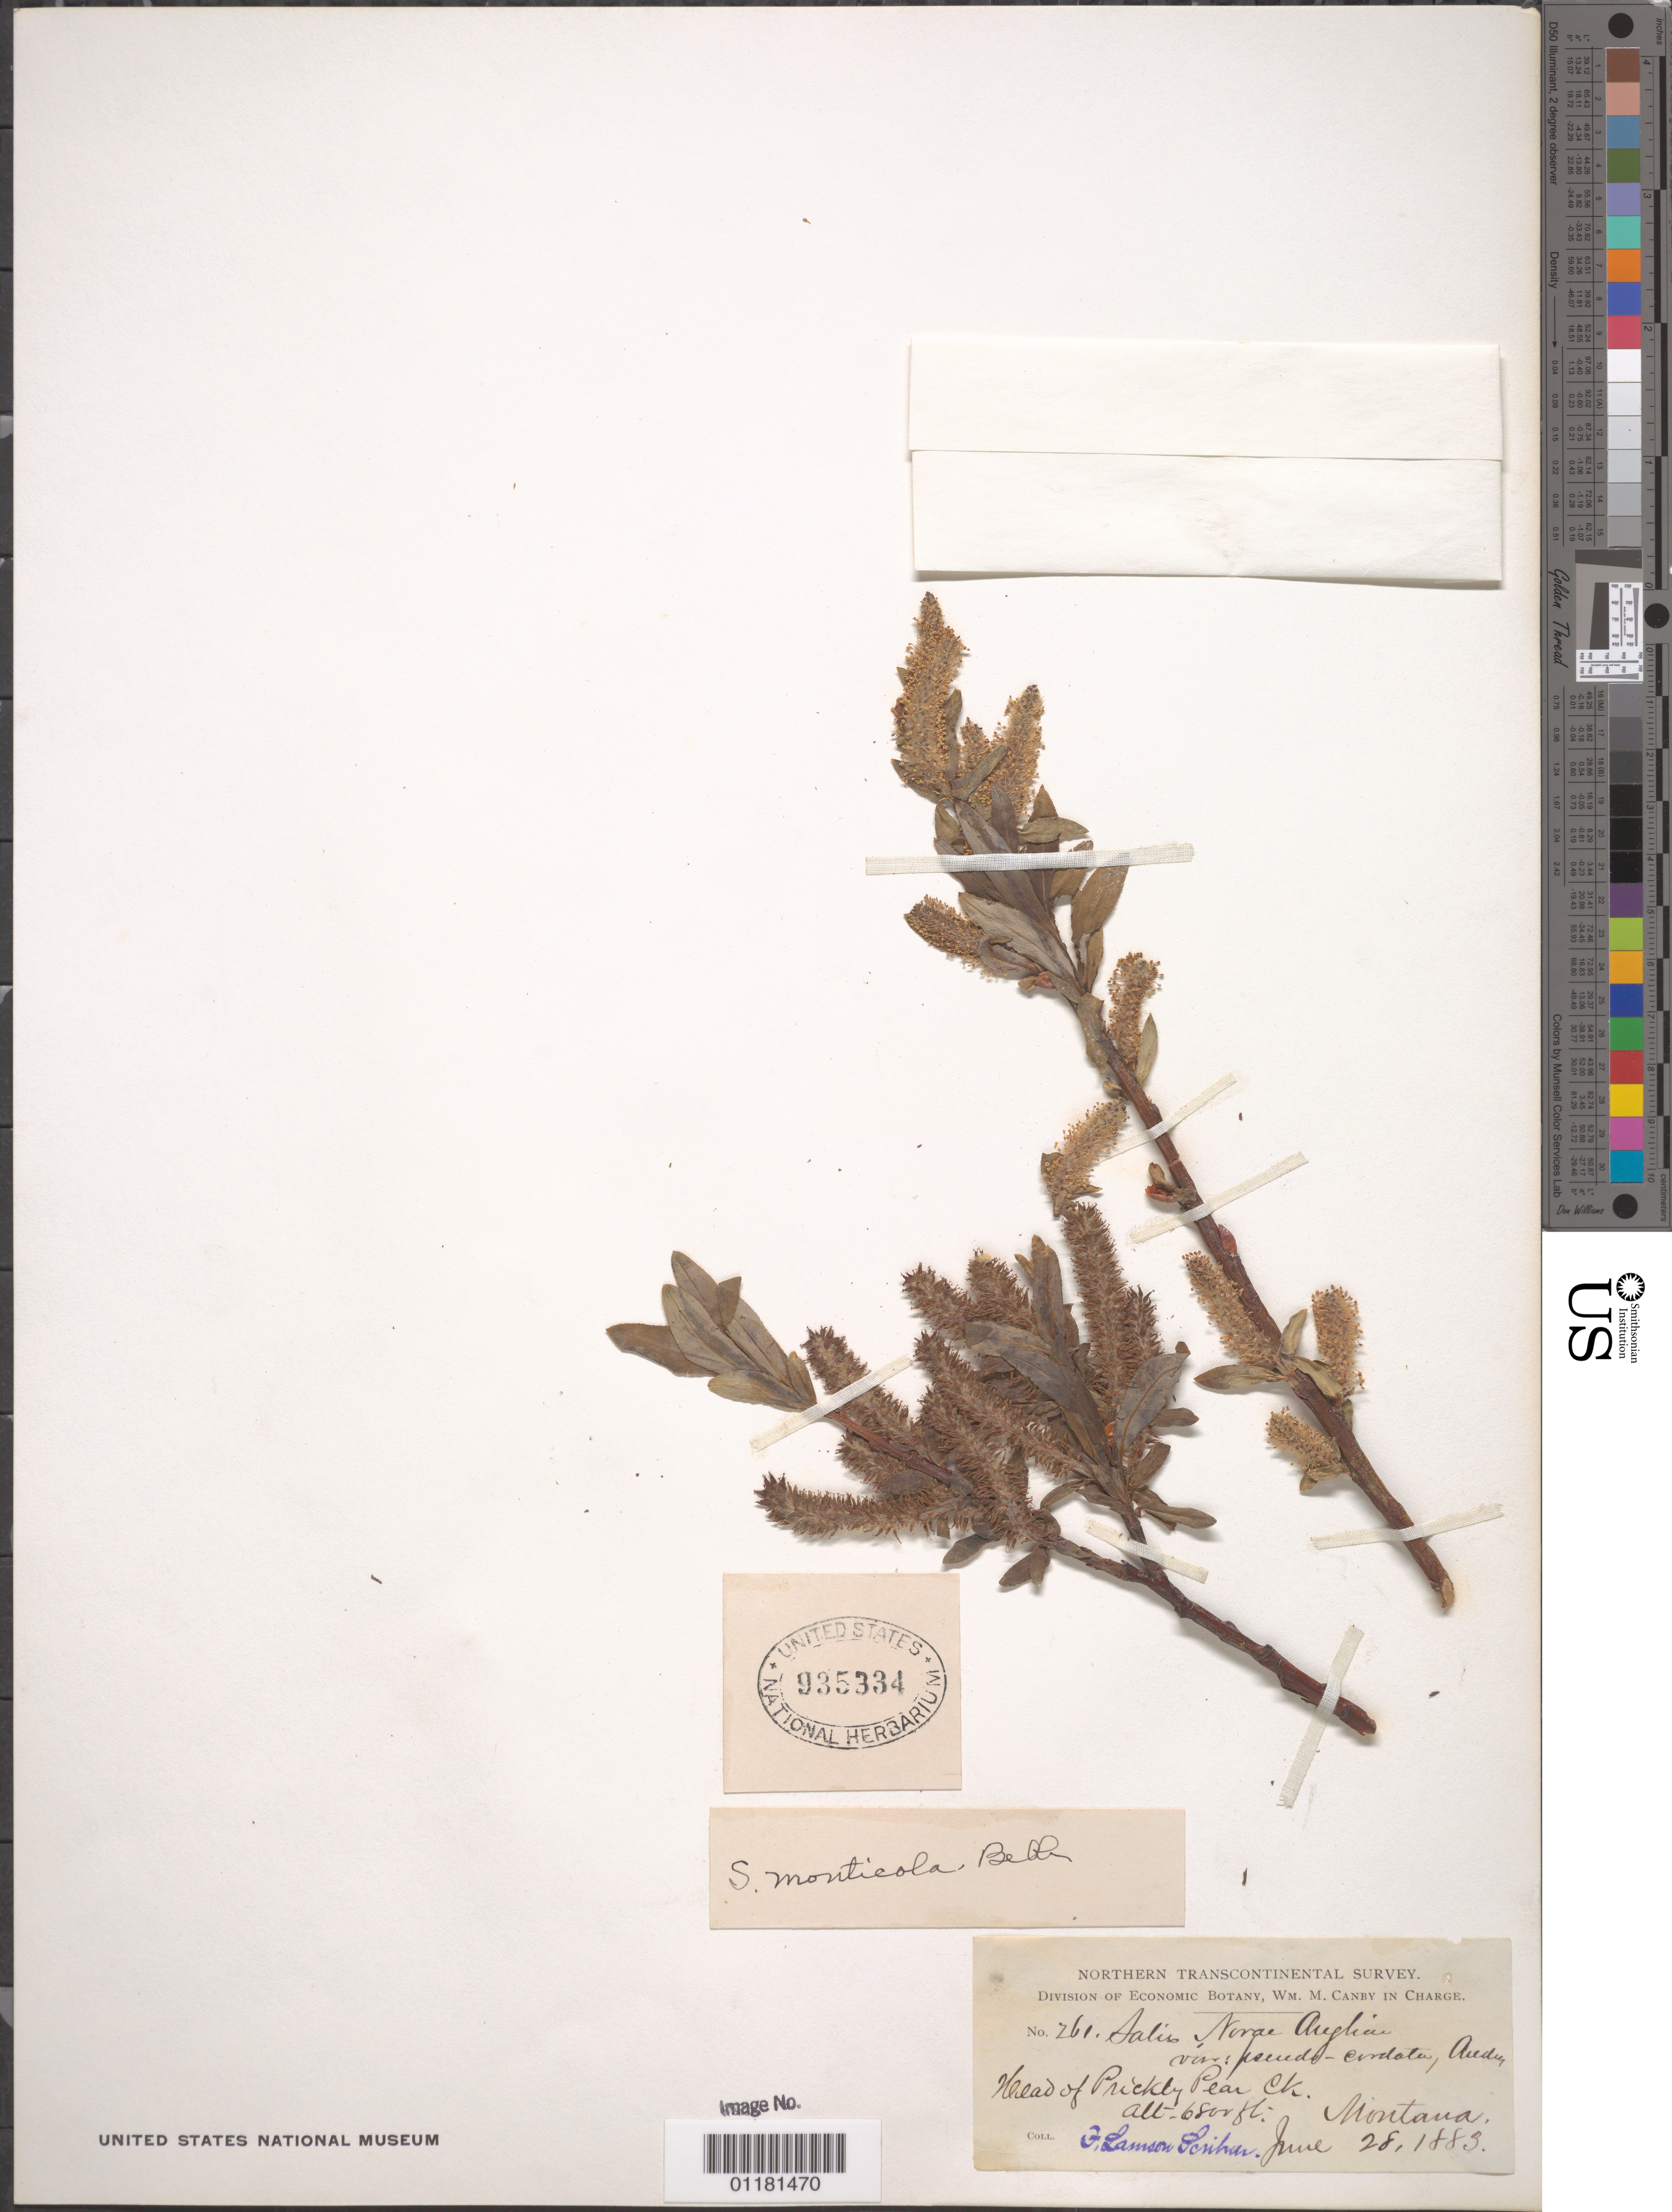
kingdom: Plantae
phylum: Tracheophyta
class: Magnoliopsida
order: Malpighiales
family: Salicaceae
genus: Salix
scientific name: Salix monticola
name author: Bebb.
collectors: F. L. Scribner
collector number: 261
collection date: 1883-06-28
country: United States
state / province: Montana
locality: Head of Prickly Pear Ck.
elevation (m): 2073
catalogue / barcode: US 935334